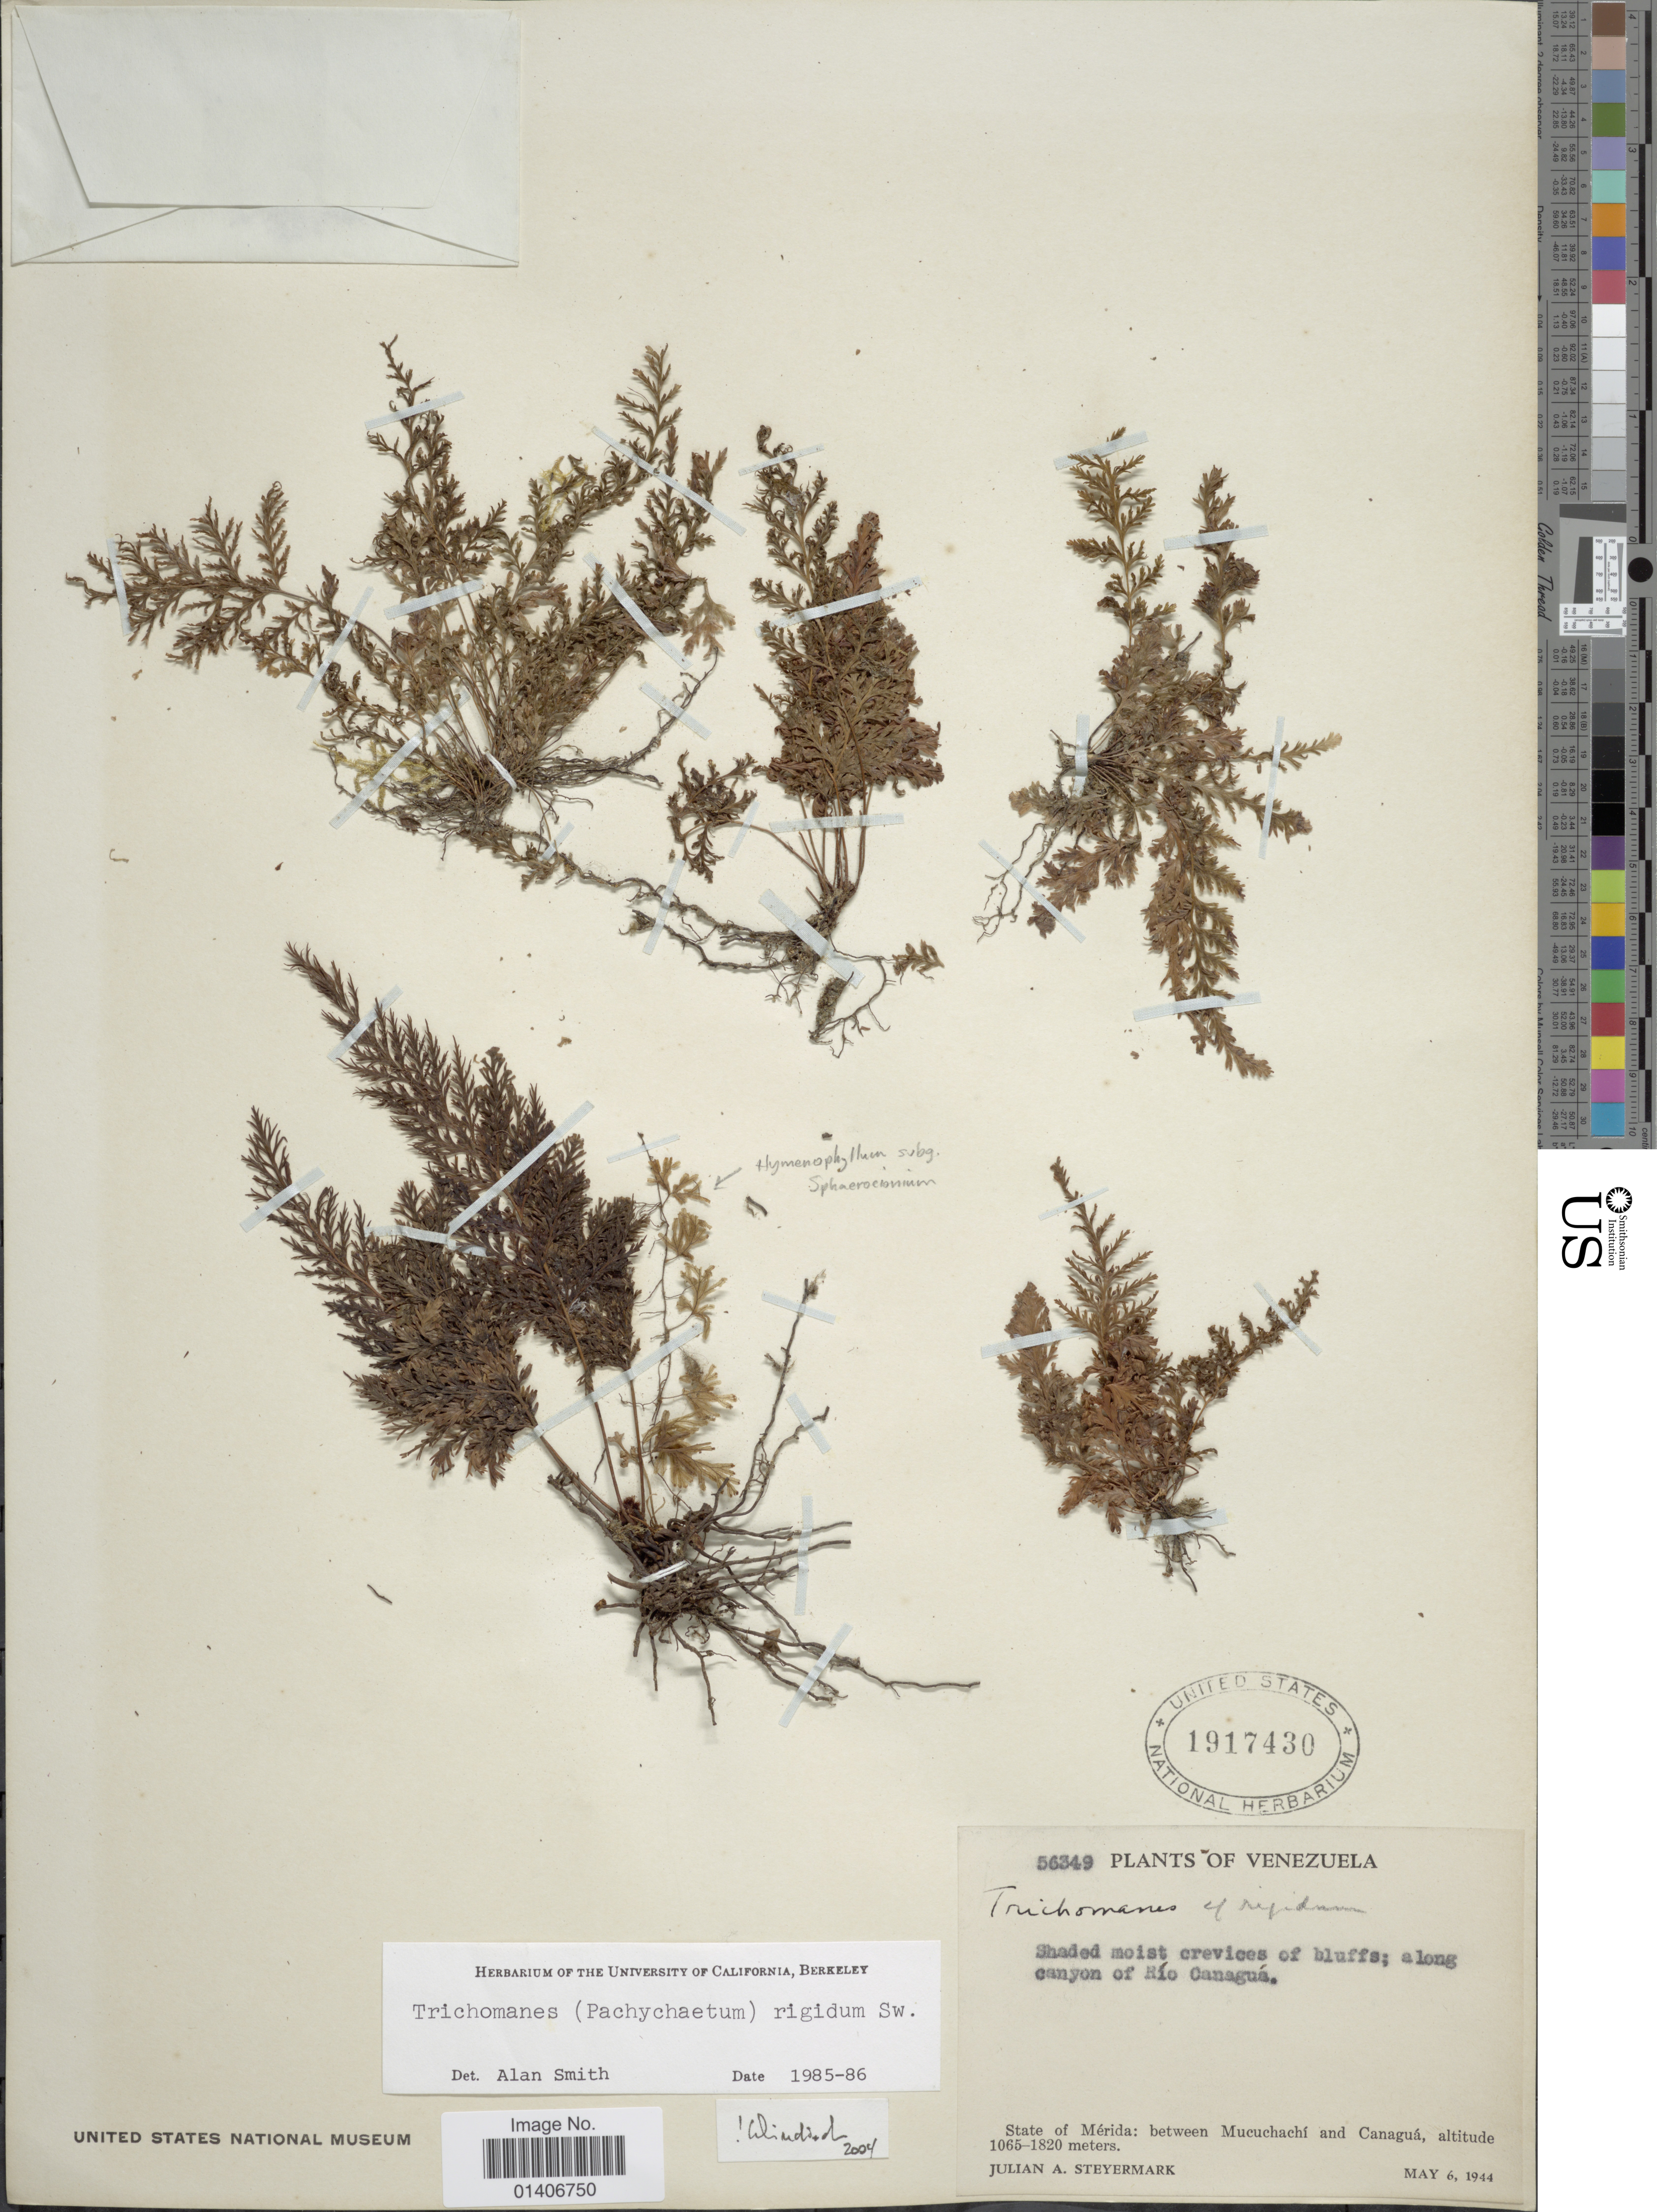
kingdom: Plantae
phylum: Tracheophyta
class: Polypodiopsida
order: Hymenophyllales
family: Hymenophyllaceae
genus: Abrodictyum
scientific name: Abrodictyum rigidum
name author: (Sw.) Ebihara & Dubuisson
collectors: J. Steyermark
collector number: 56349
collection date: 1944-05-06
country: Venezuela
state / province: Mérida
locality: Between Mucuchachí and Canaguá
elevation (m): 1065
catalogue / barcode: US 1917430